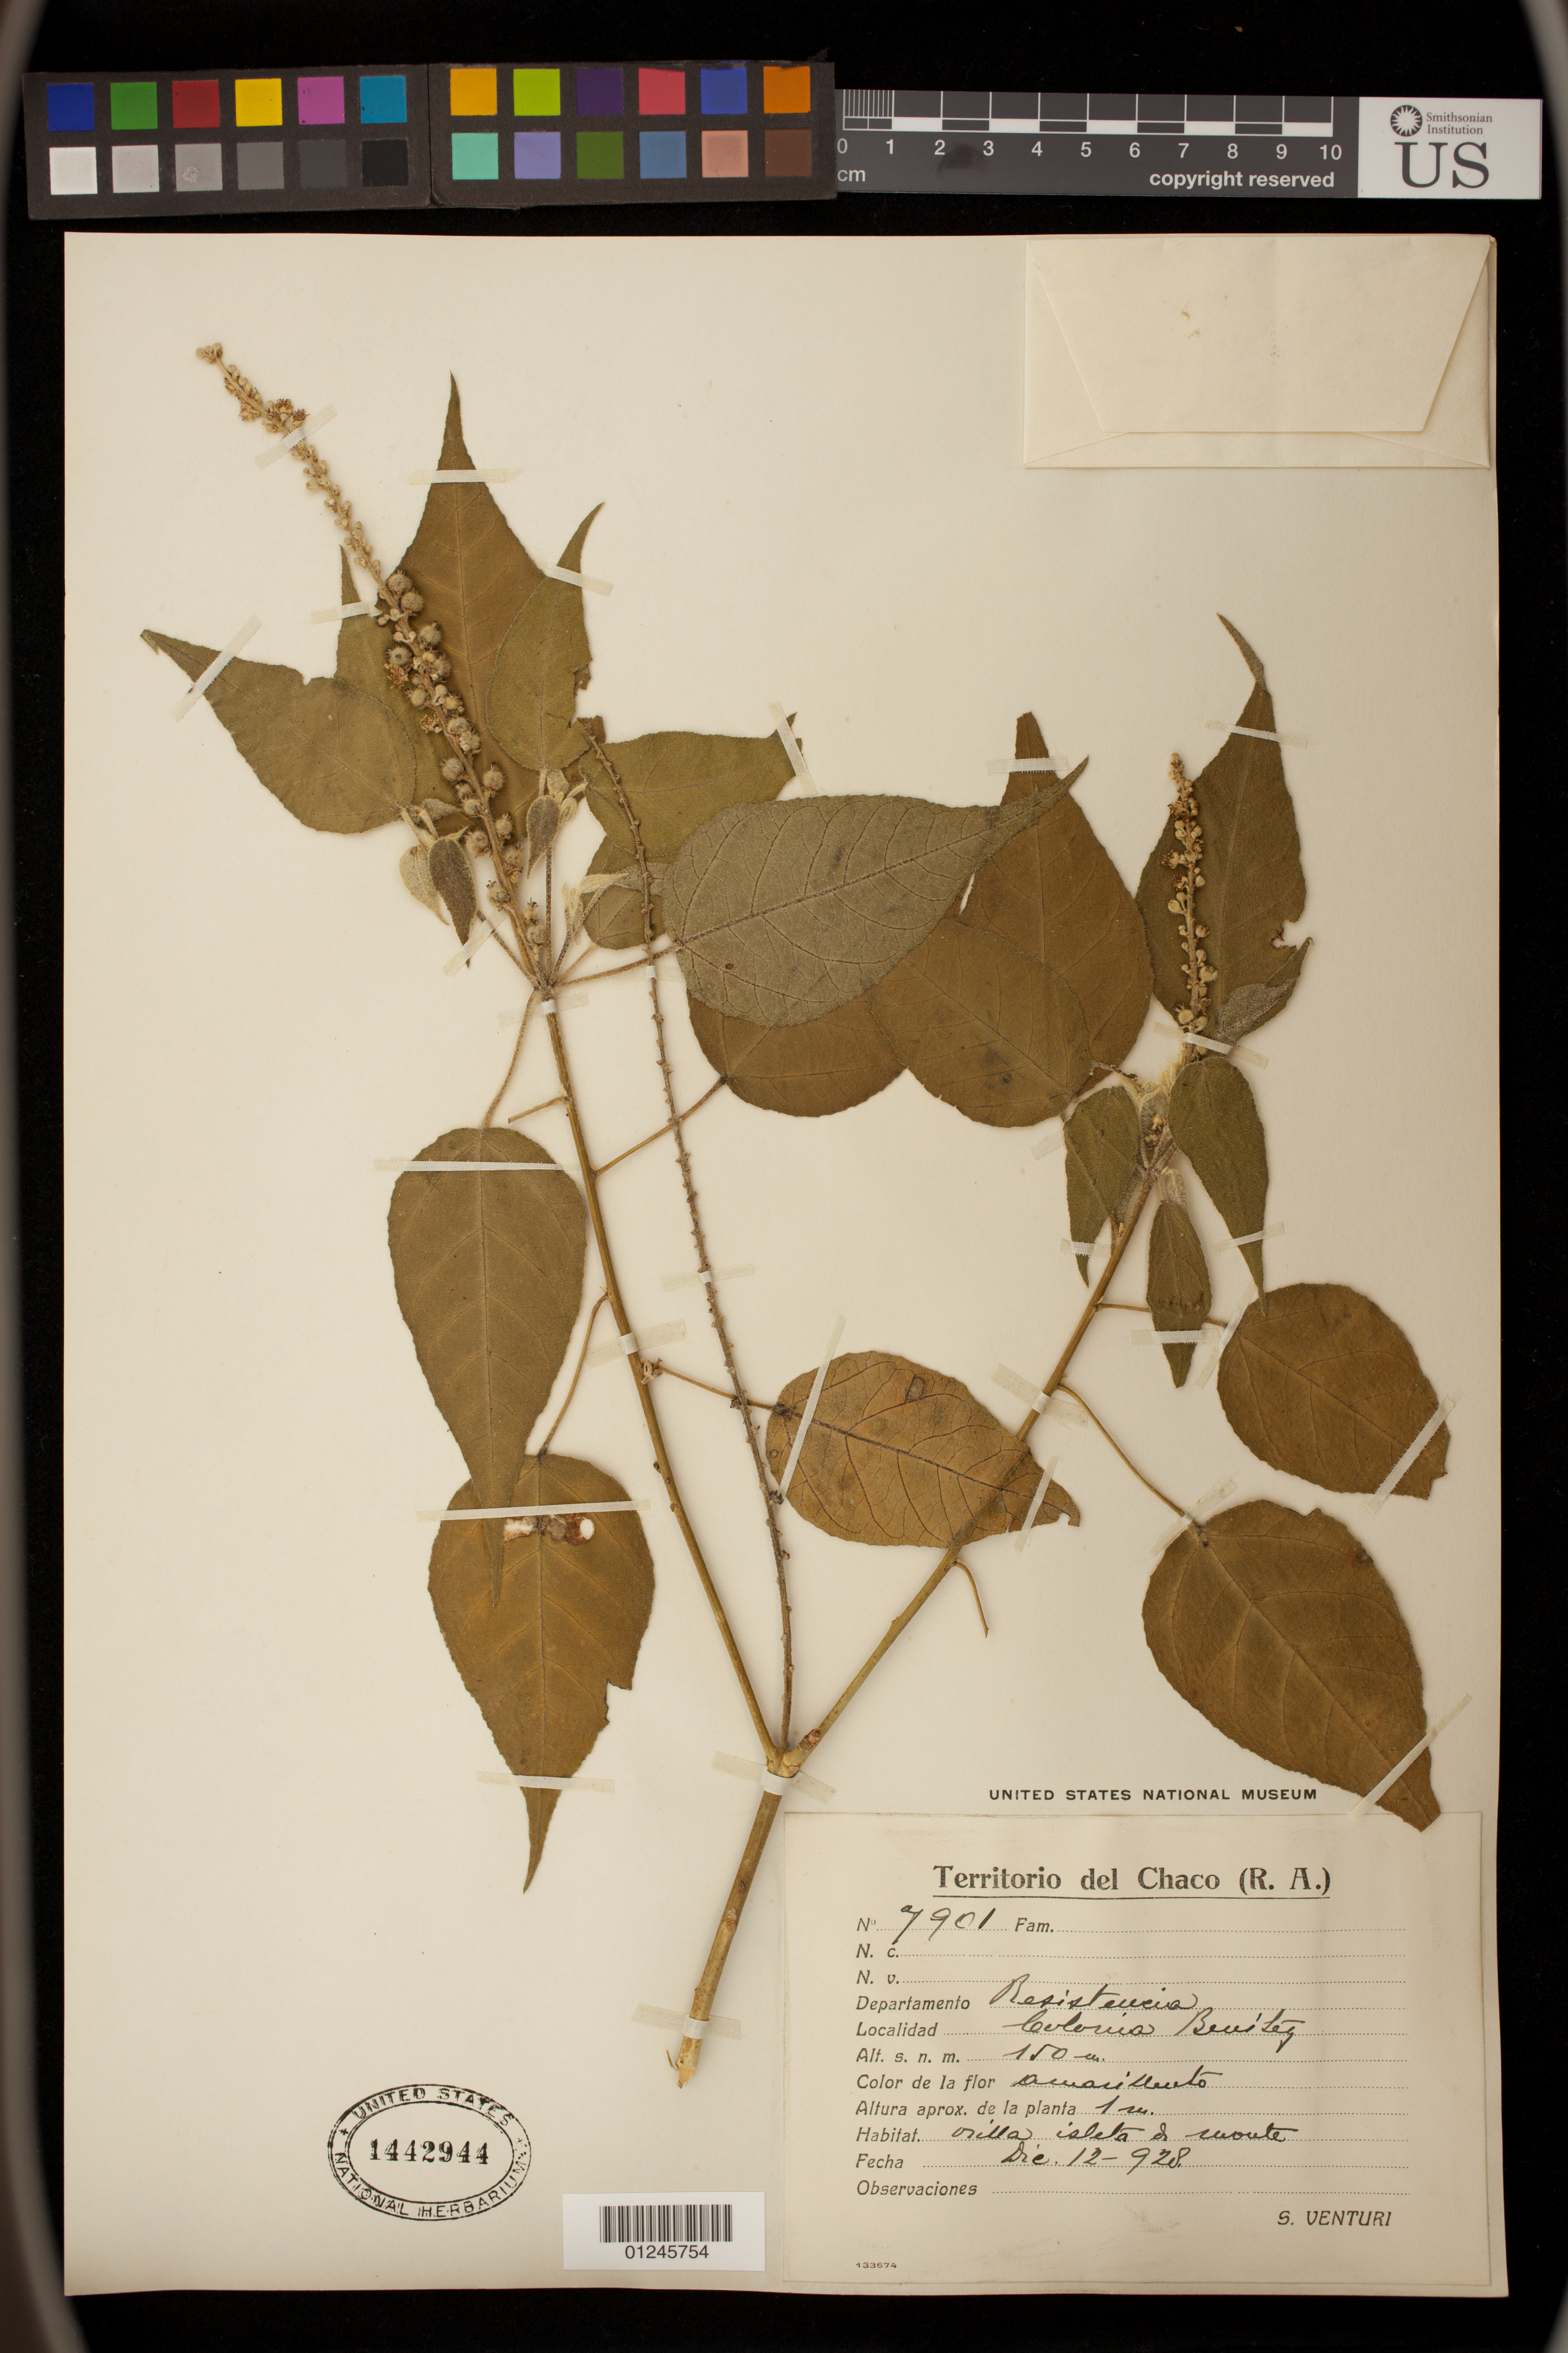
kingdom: Plantae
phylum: Tracheophyta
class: Magnoliopsida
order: Malpighiales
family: Euphorbiaceae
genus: Croton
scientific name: Croton sarcopetalus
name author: Müll. Arg.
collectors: S. Venturi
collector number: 7901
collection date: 1928-12-12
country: Argentina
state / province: Chaco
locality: Resistencia.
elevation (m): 150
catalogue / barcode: US 1442944